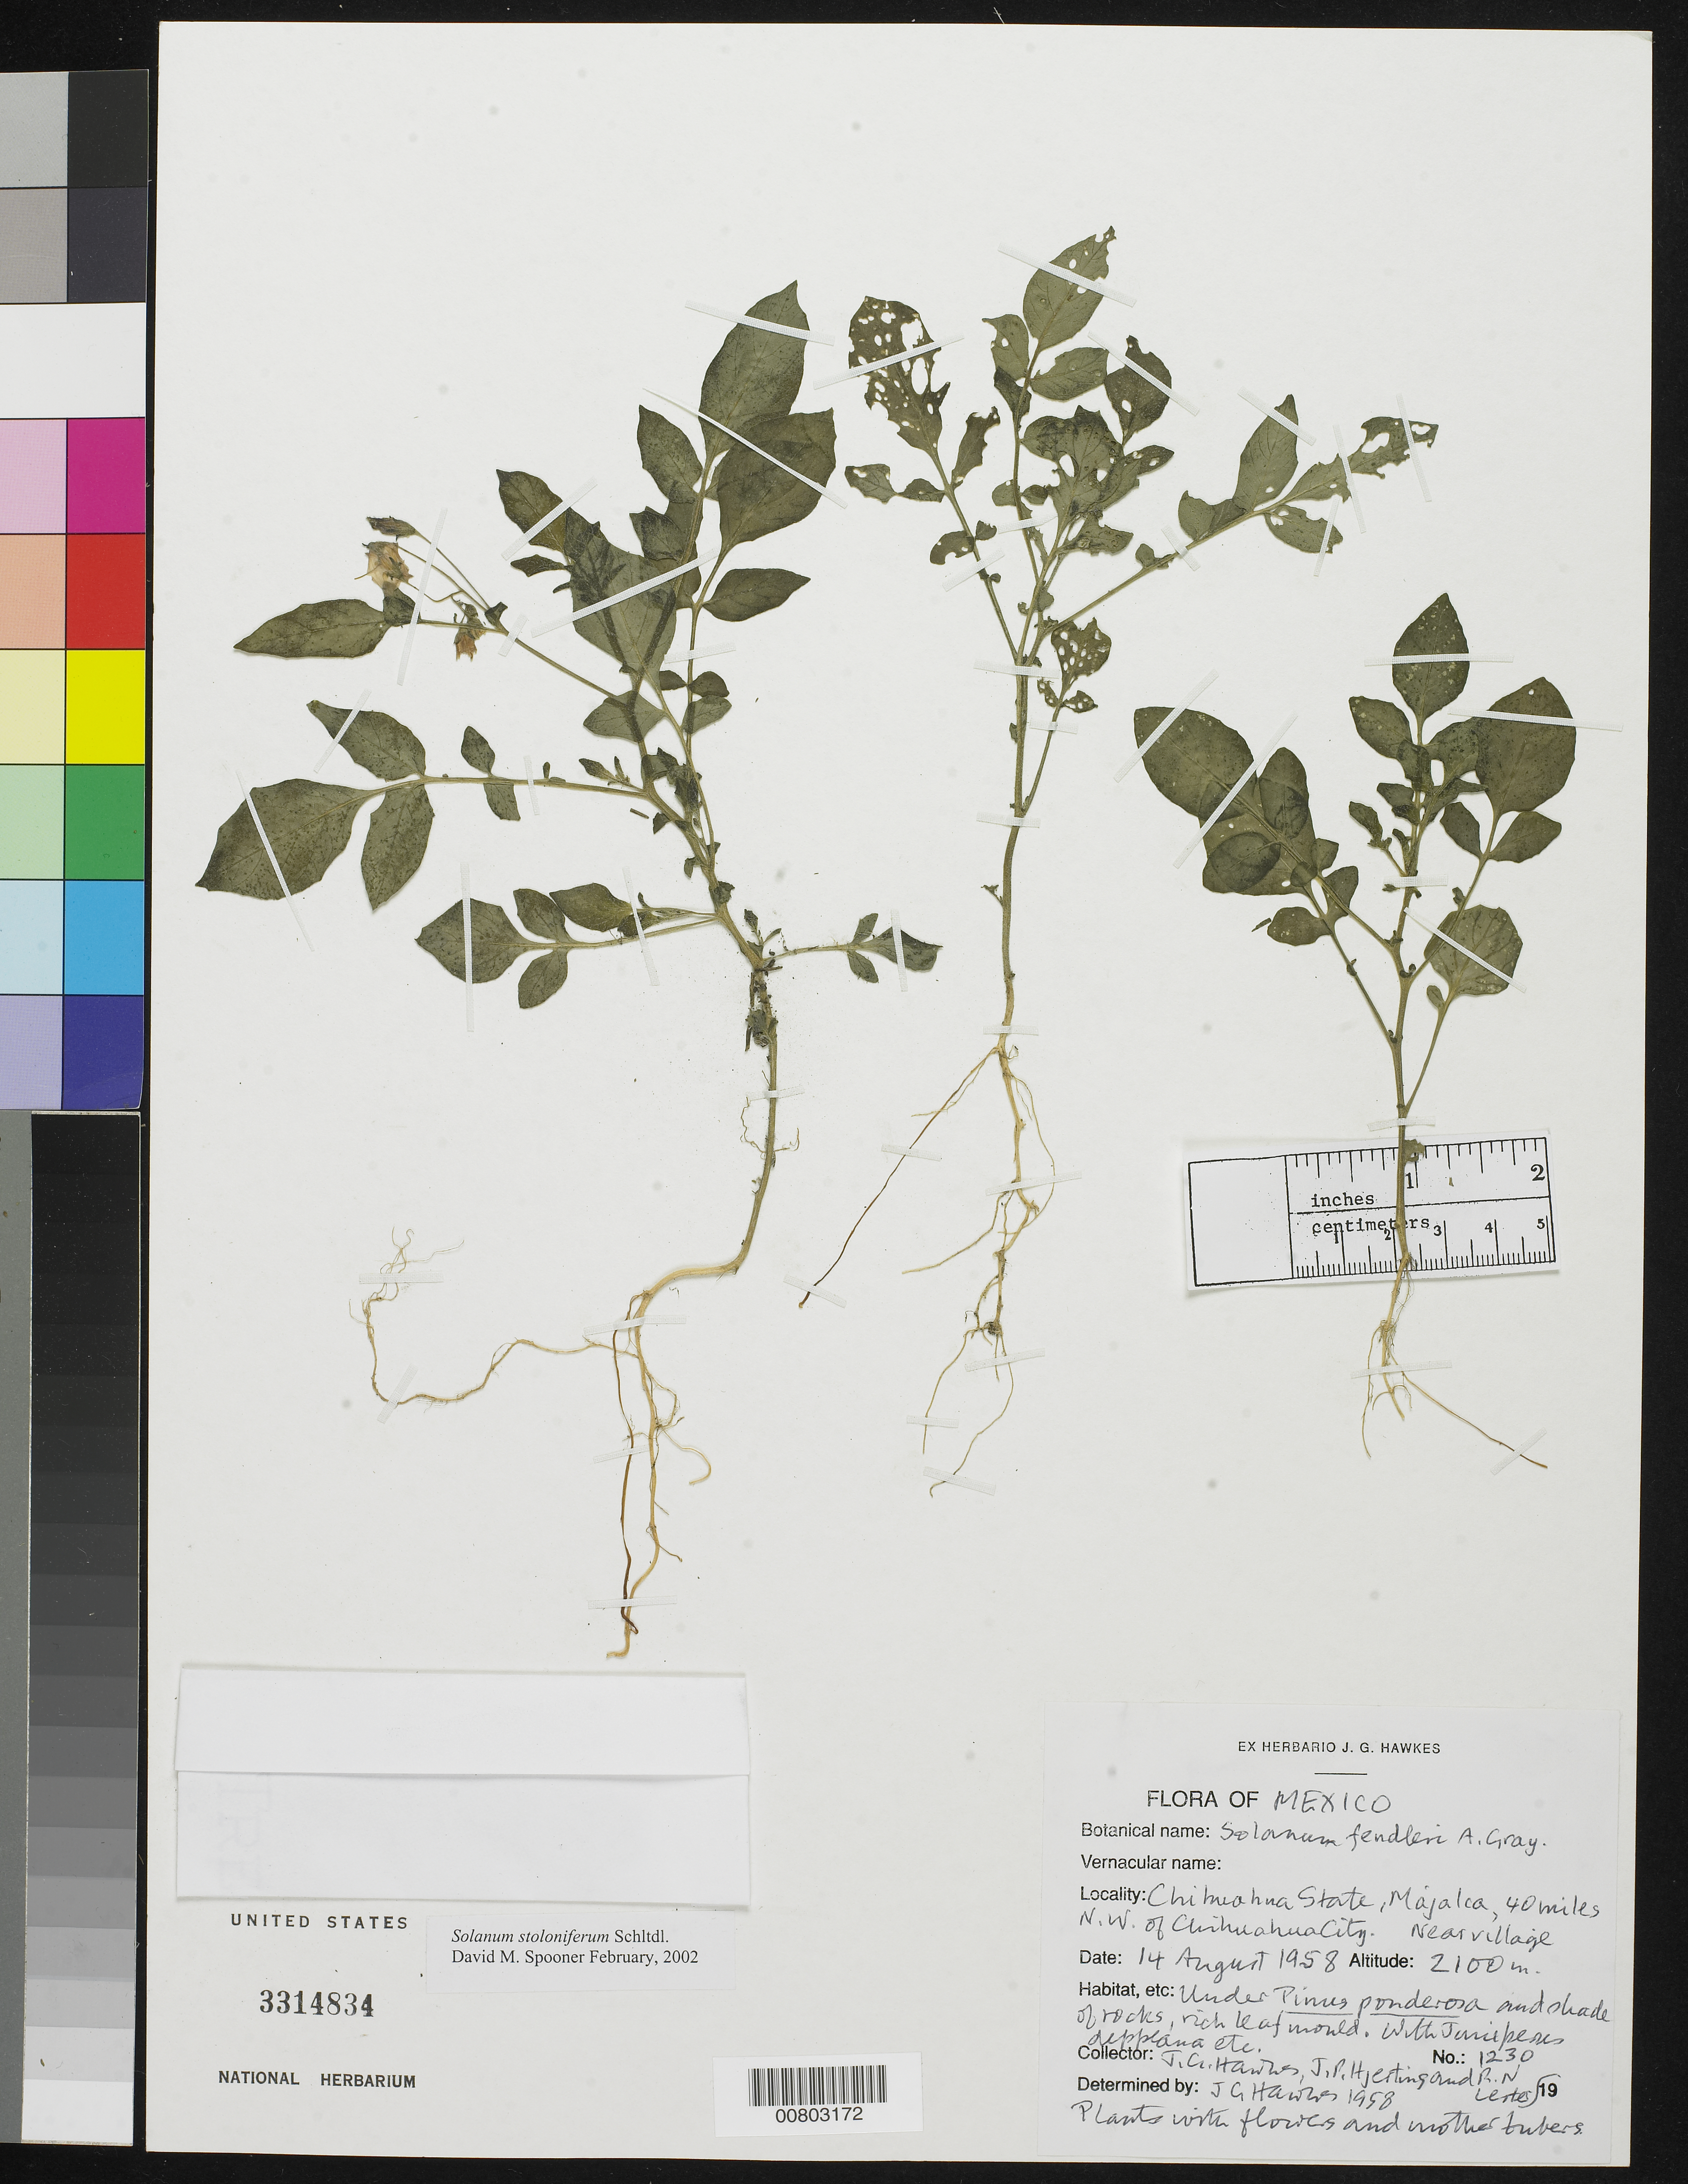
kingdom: Plantae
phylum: Tracheophyta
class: Magnoliopsida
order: Solanales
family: Solanaceae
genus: Solanum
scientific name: Solanum stoloniferum subsp. stoloniferum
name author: Schltdl.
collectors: J. G. Hawkes, J. P. Hjerting & R. Lester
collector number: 1230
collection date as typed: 14 Aug 1958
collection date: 1958-08-14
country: Mexico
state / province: Chihuahua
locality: Majalca, 40 miles NW of Chihuahua City. Near village.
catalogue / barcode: US 3314834